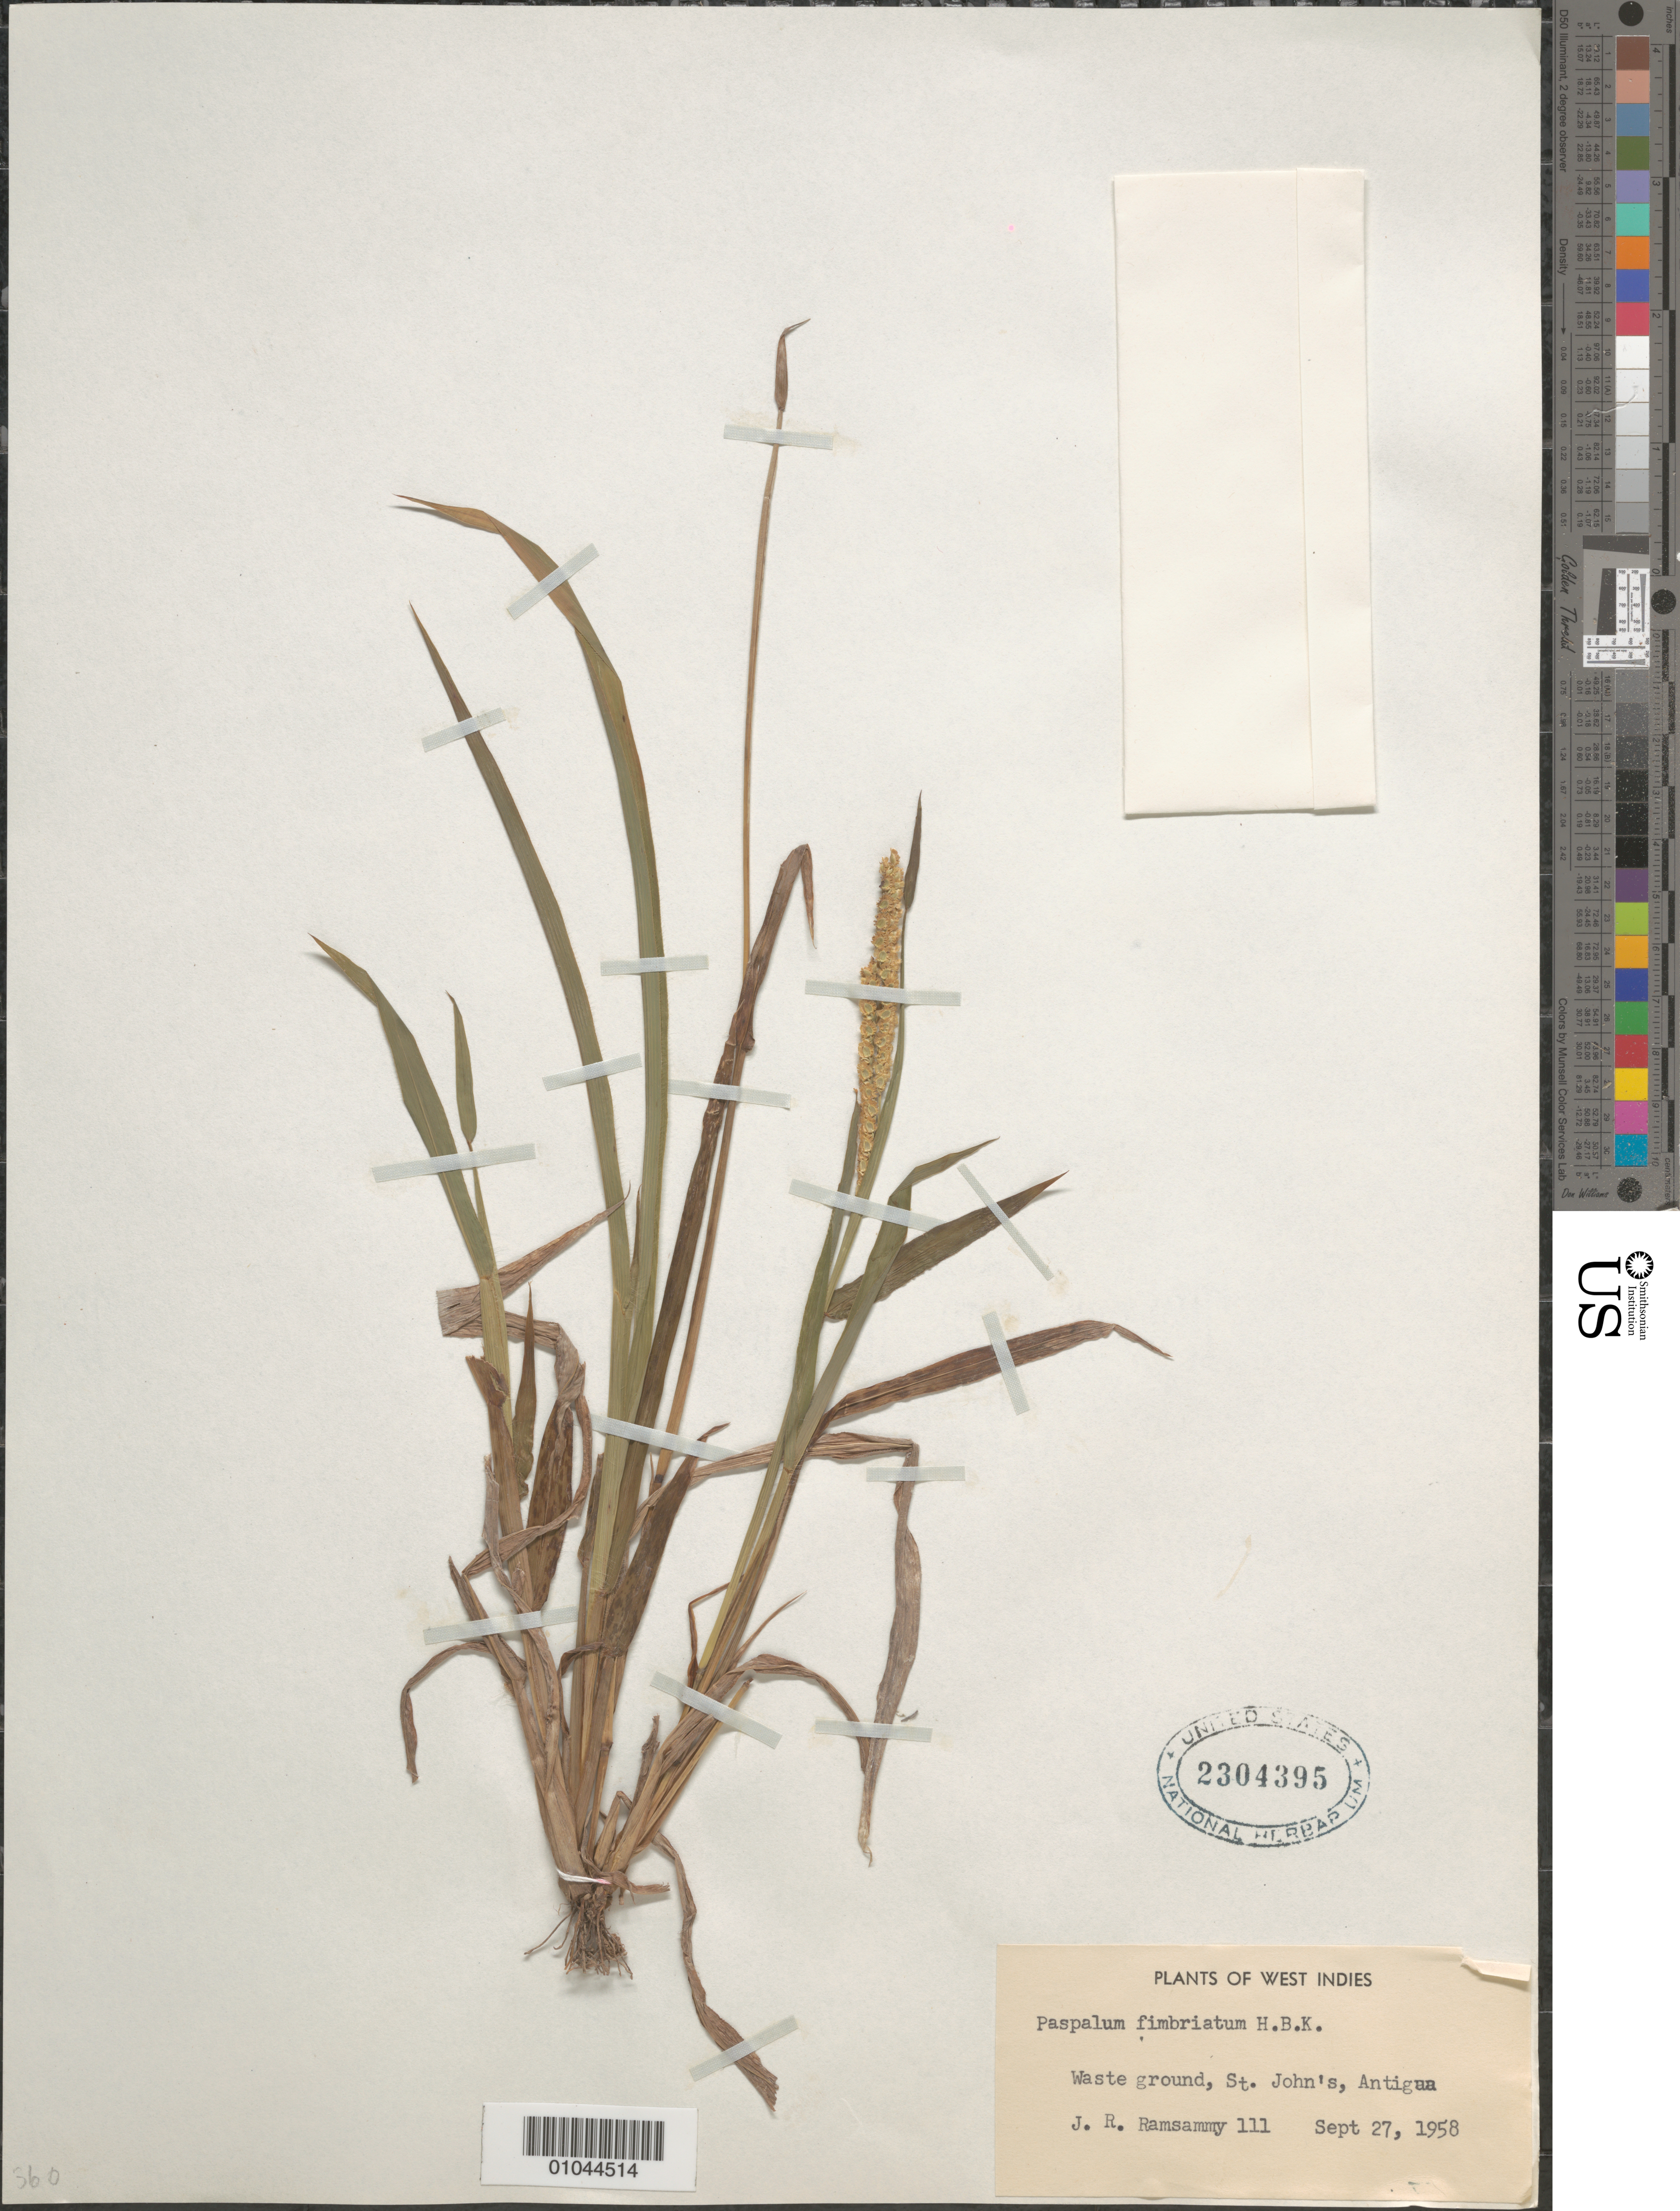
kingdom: Plantae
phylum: Tracheophyta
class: Liliopsida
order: Poales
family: Poaceae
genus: Paspalum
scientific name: Paspalum fimbriatum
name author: Kunth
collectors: J. Ramsammy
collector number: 111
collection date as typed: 27 Sep 1958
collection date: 1958-09-27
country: Antigua and Barbuda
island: Antigua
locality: St. John's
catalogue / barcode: US 2304395